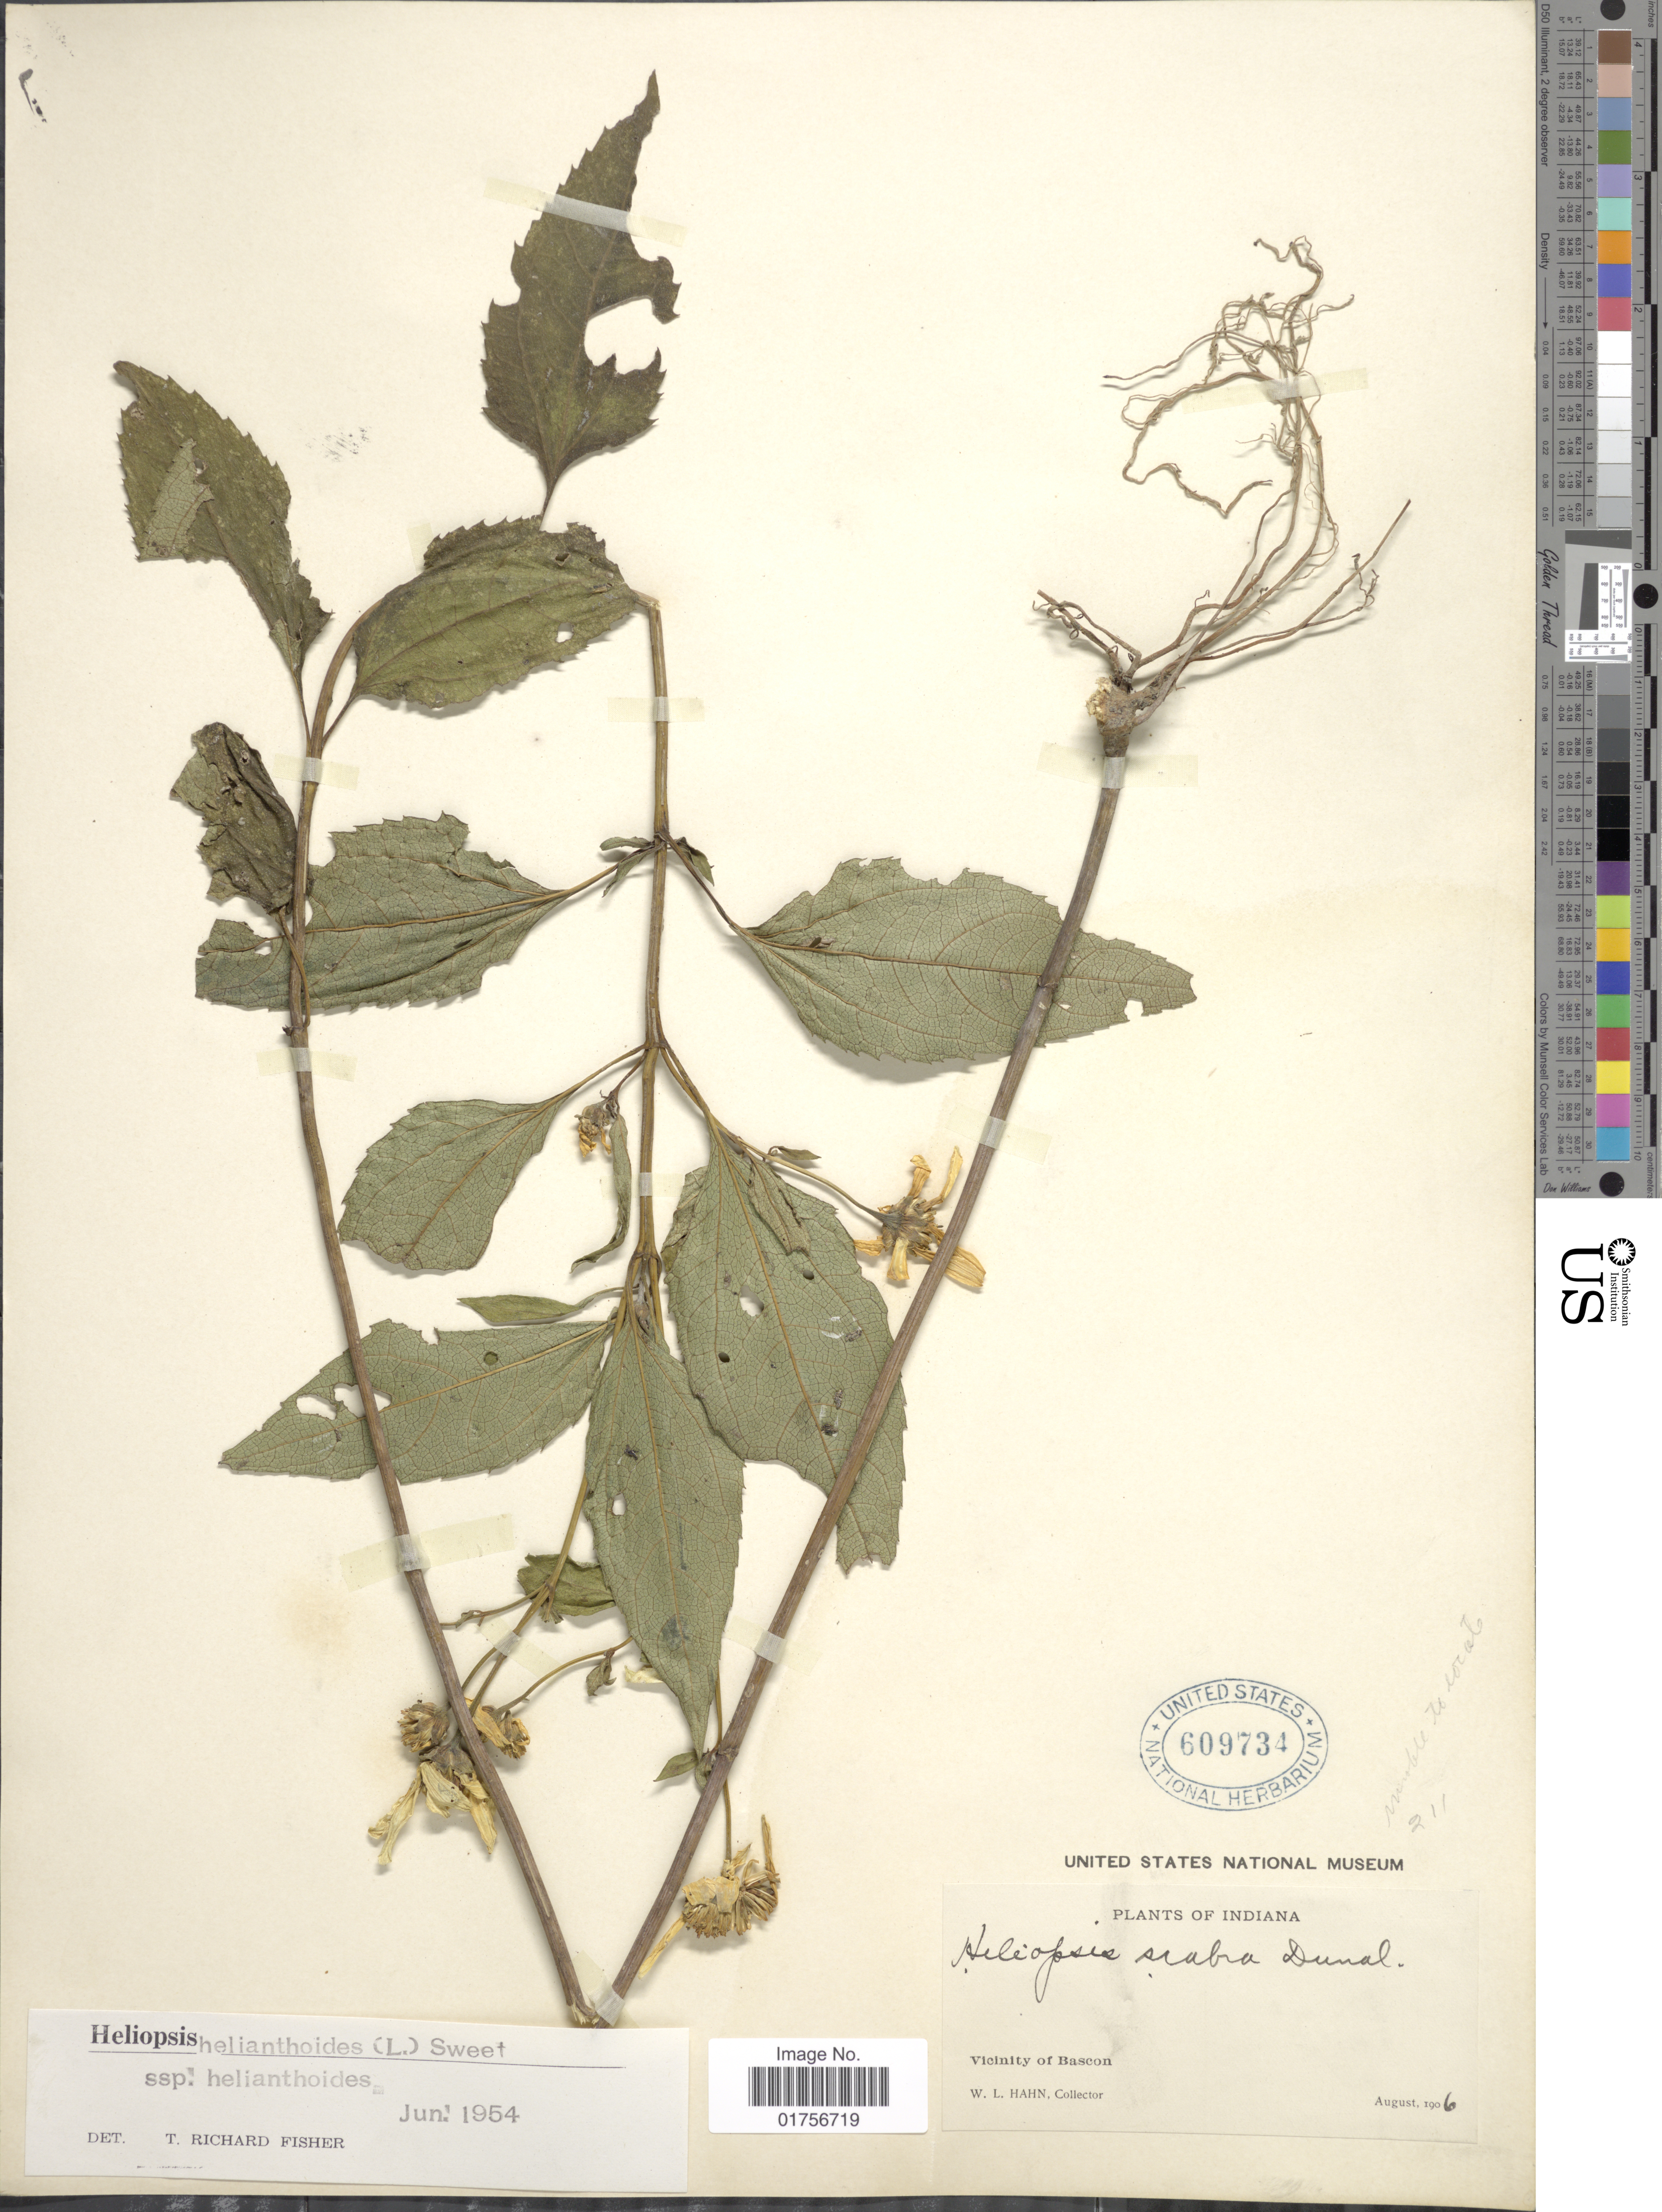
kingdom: Plantae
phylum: Tracheophyta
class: Magnoliopsida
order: Asterales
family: Asteraceae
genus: Heliopsis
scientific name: Heliopsis helianthoides subsp. helianthoides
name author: (L.) Sweet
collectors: W. L. Hahn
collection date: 1906-08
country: United States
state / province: Indiana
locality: Vicinity of Bascon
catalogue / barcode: US 609734